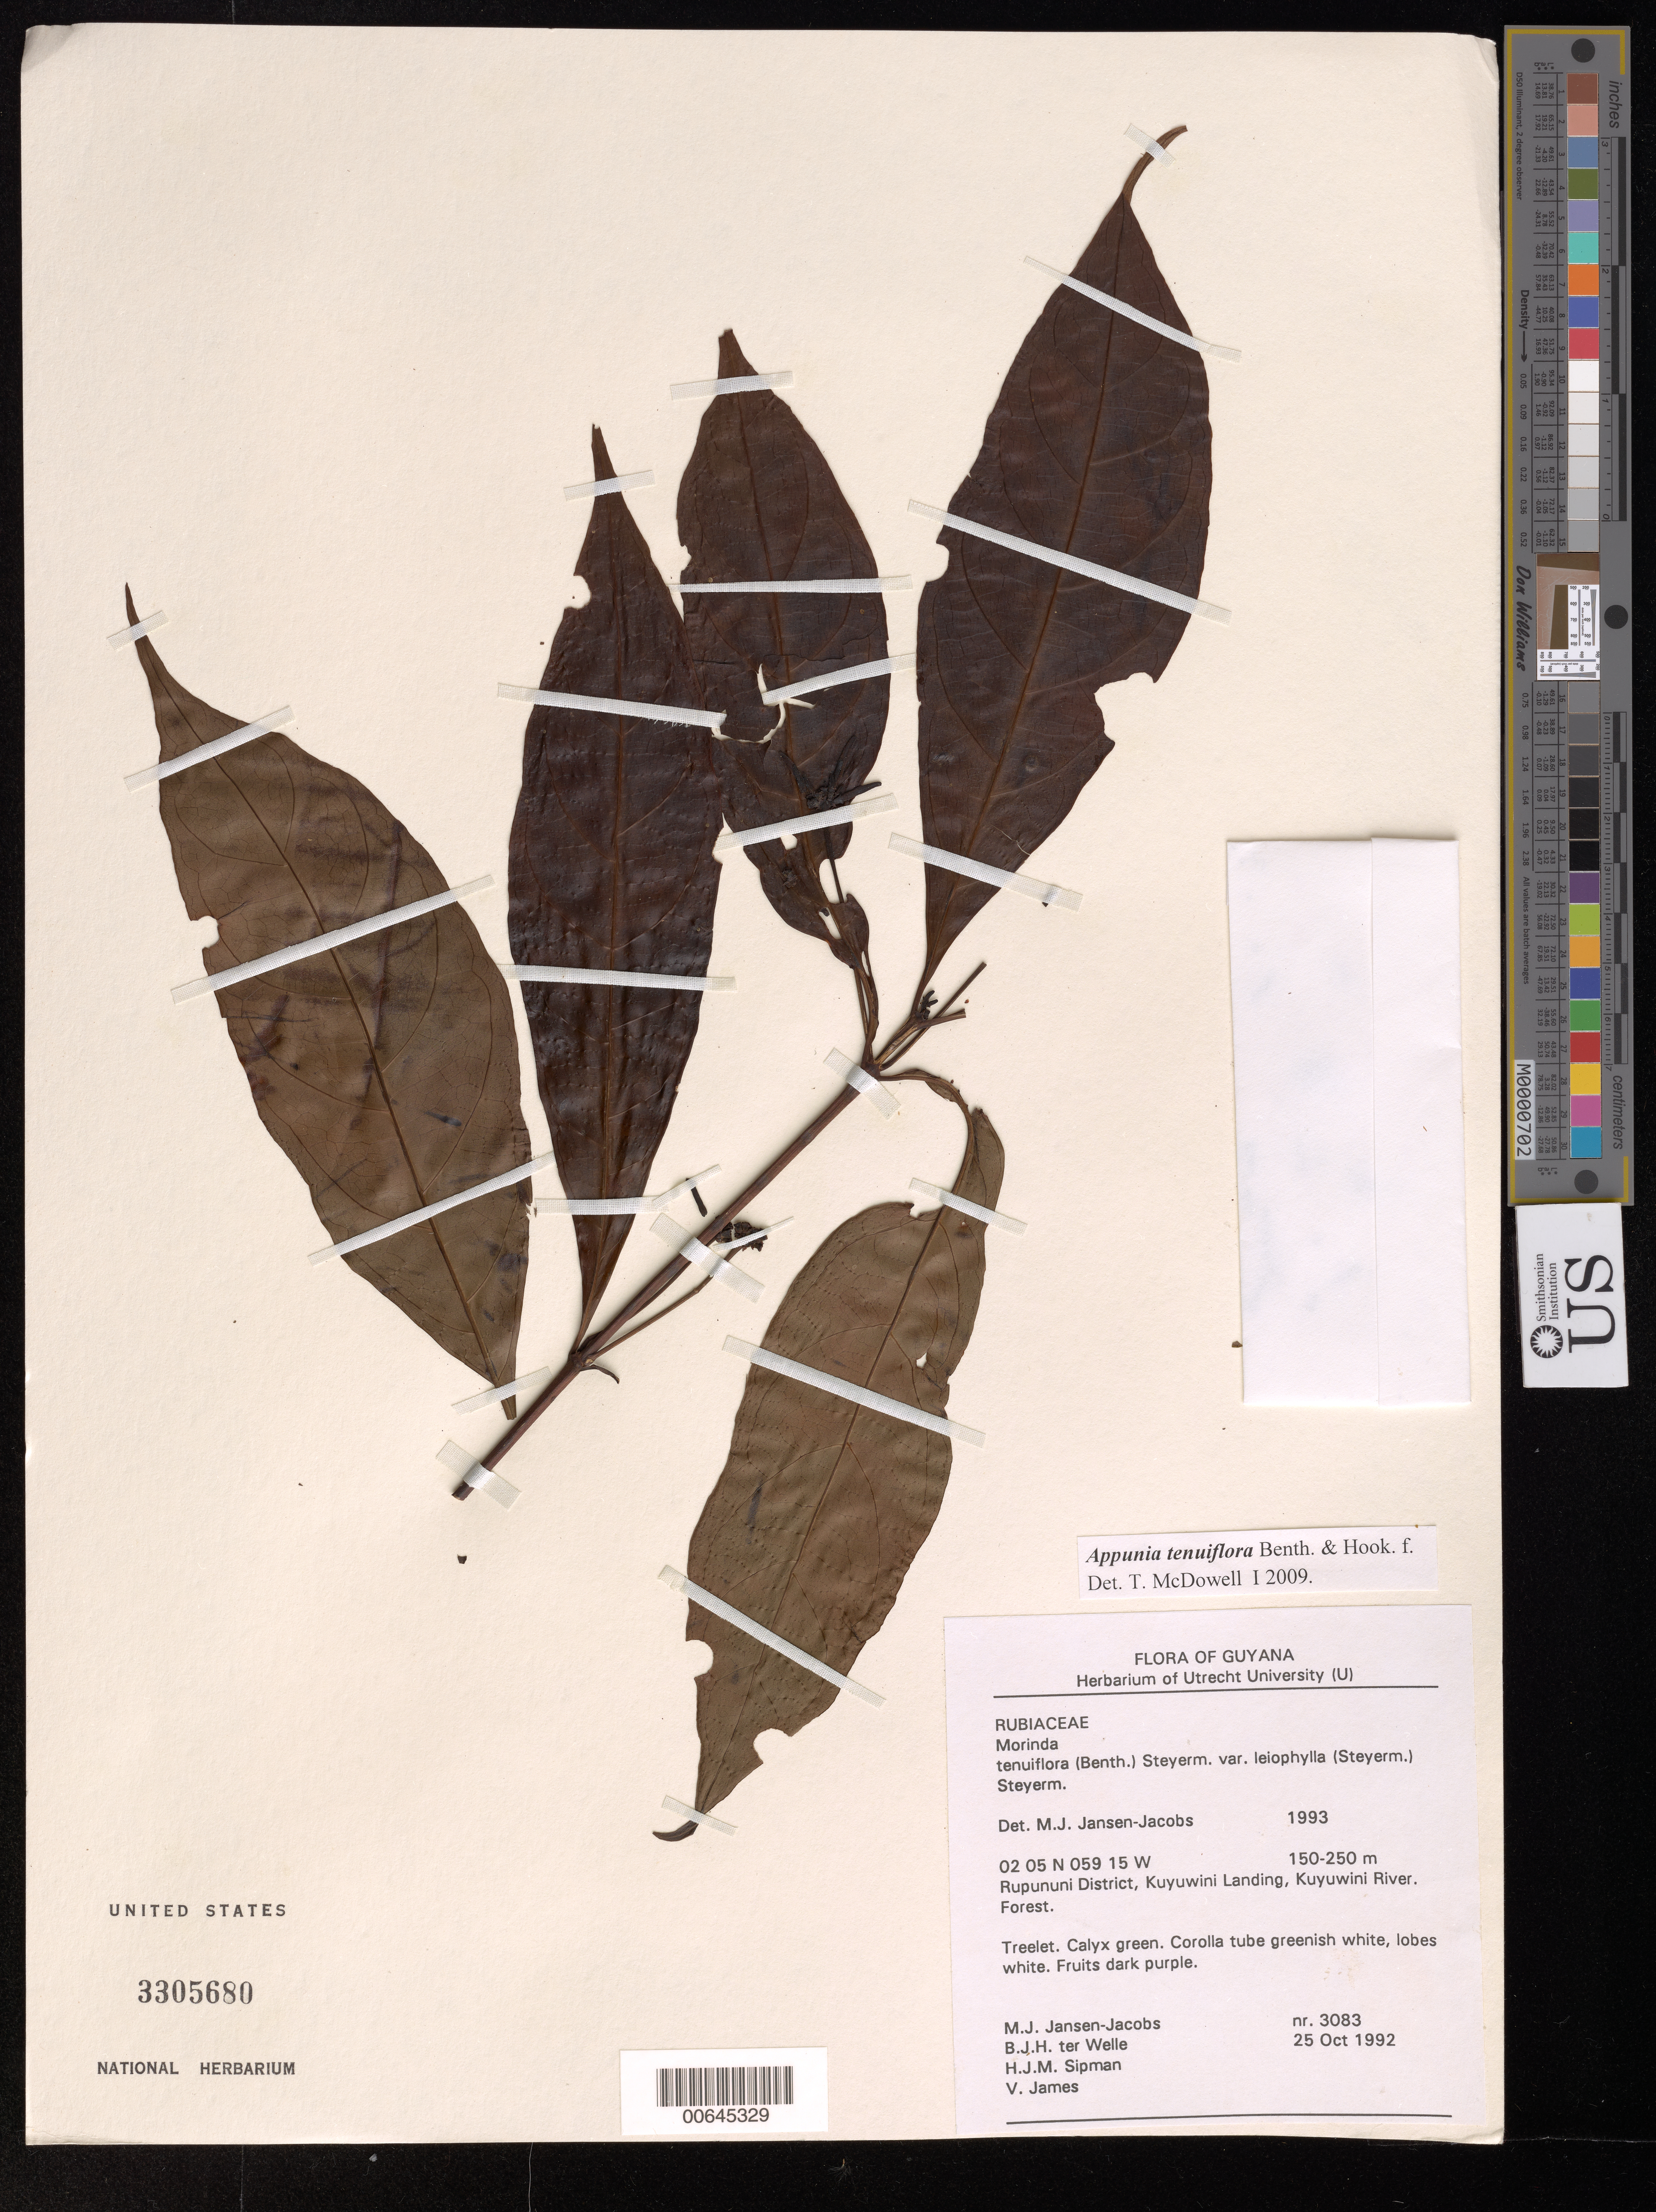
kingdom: Plantae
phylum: Tracheophyta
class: Magnoliopsida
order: Gentianales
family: Rubiaceae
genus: Appunia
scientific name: Appunia tenuiflora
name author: (Benth.) Hook. f. ex B.D. Jacks.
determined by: McDowell, T.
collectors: M. J. Jansen-Jacobs, B. Welle, H. J. M. Sipman & V. James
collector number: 3083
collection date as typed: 25-Oct-92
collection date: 1992-10-25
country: Guyana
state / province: U. Takutu-U. Essequibo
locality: Kuyuwini Landing, Kuyuwini River, Rupununi District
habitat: Forest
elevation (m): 150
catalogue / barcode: US 3305680